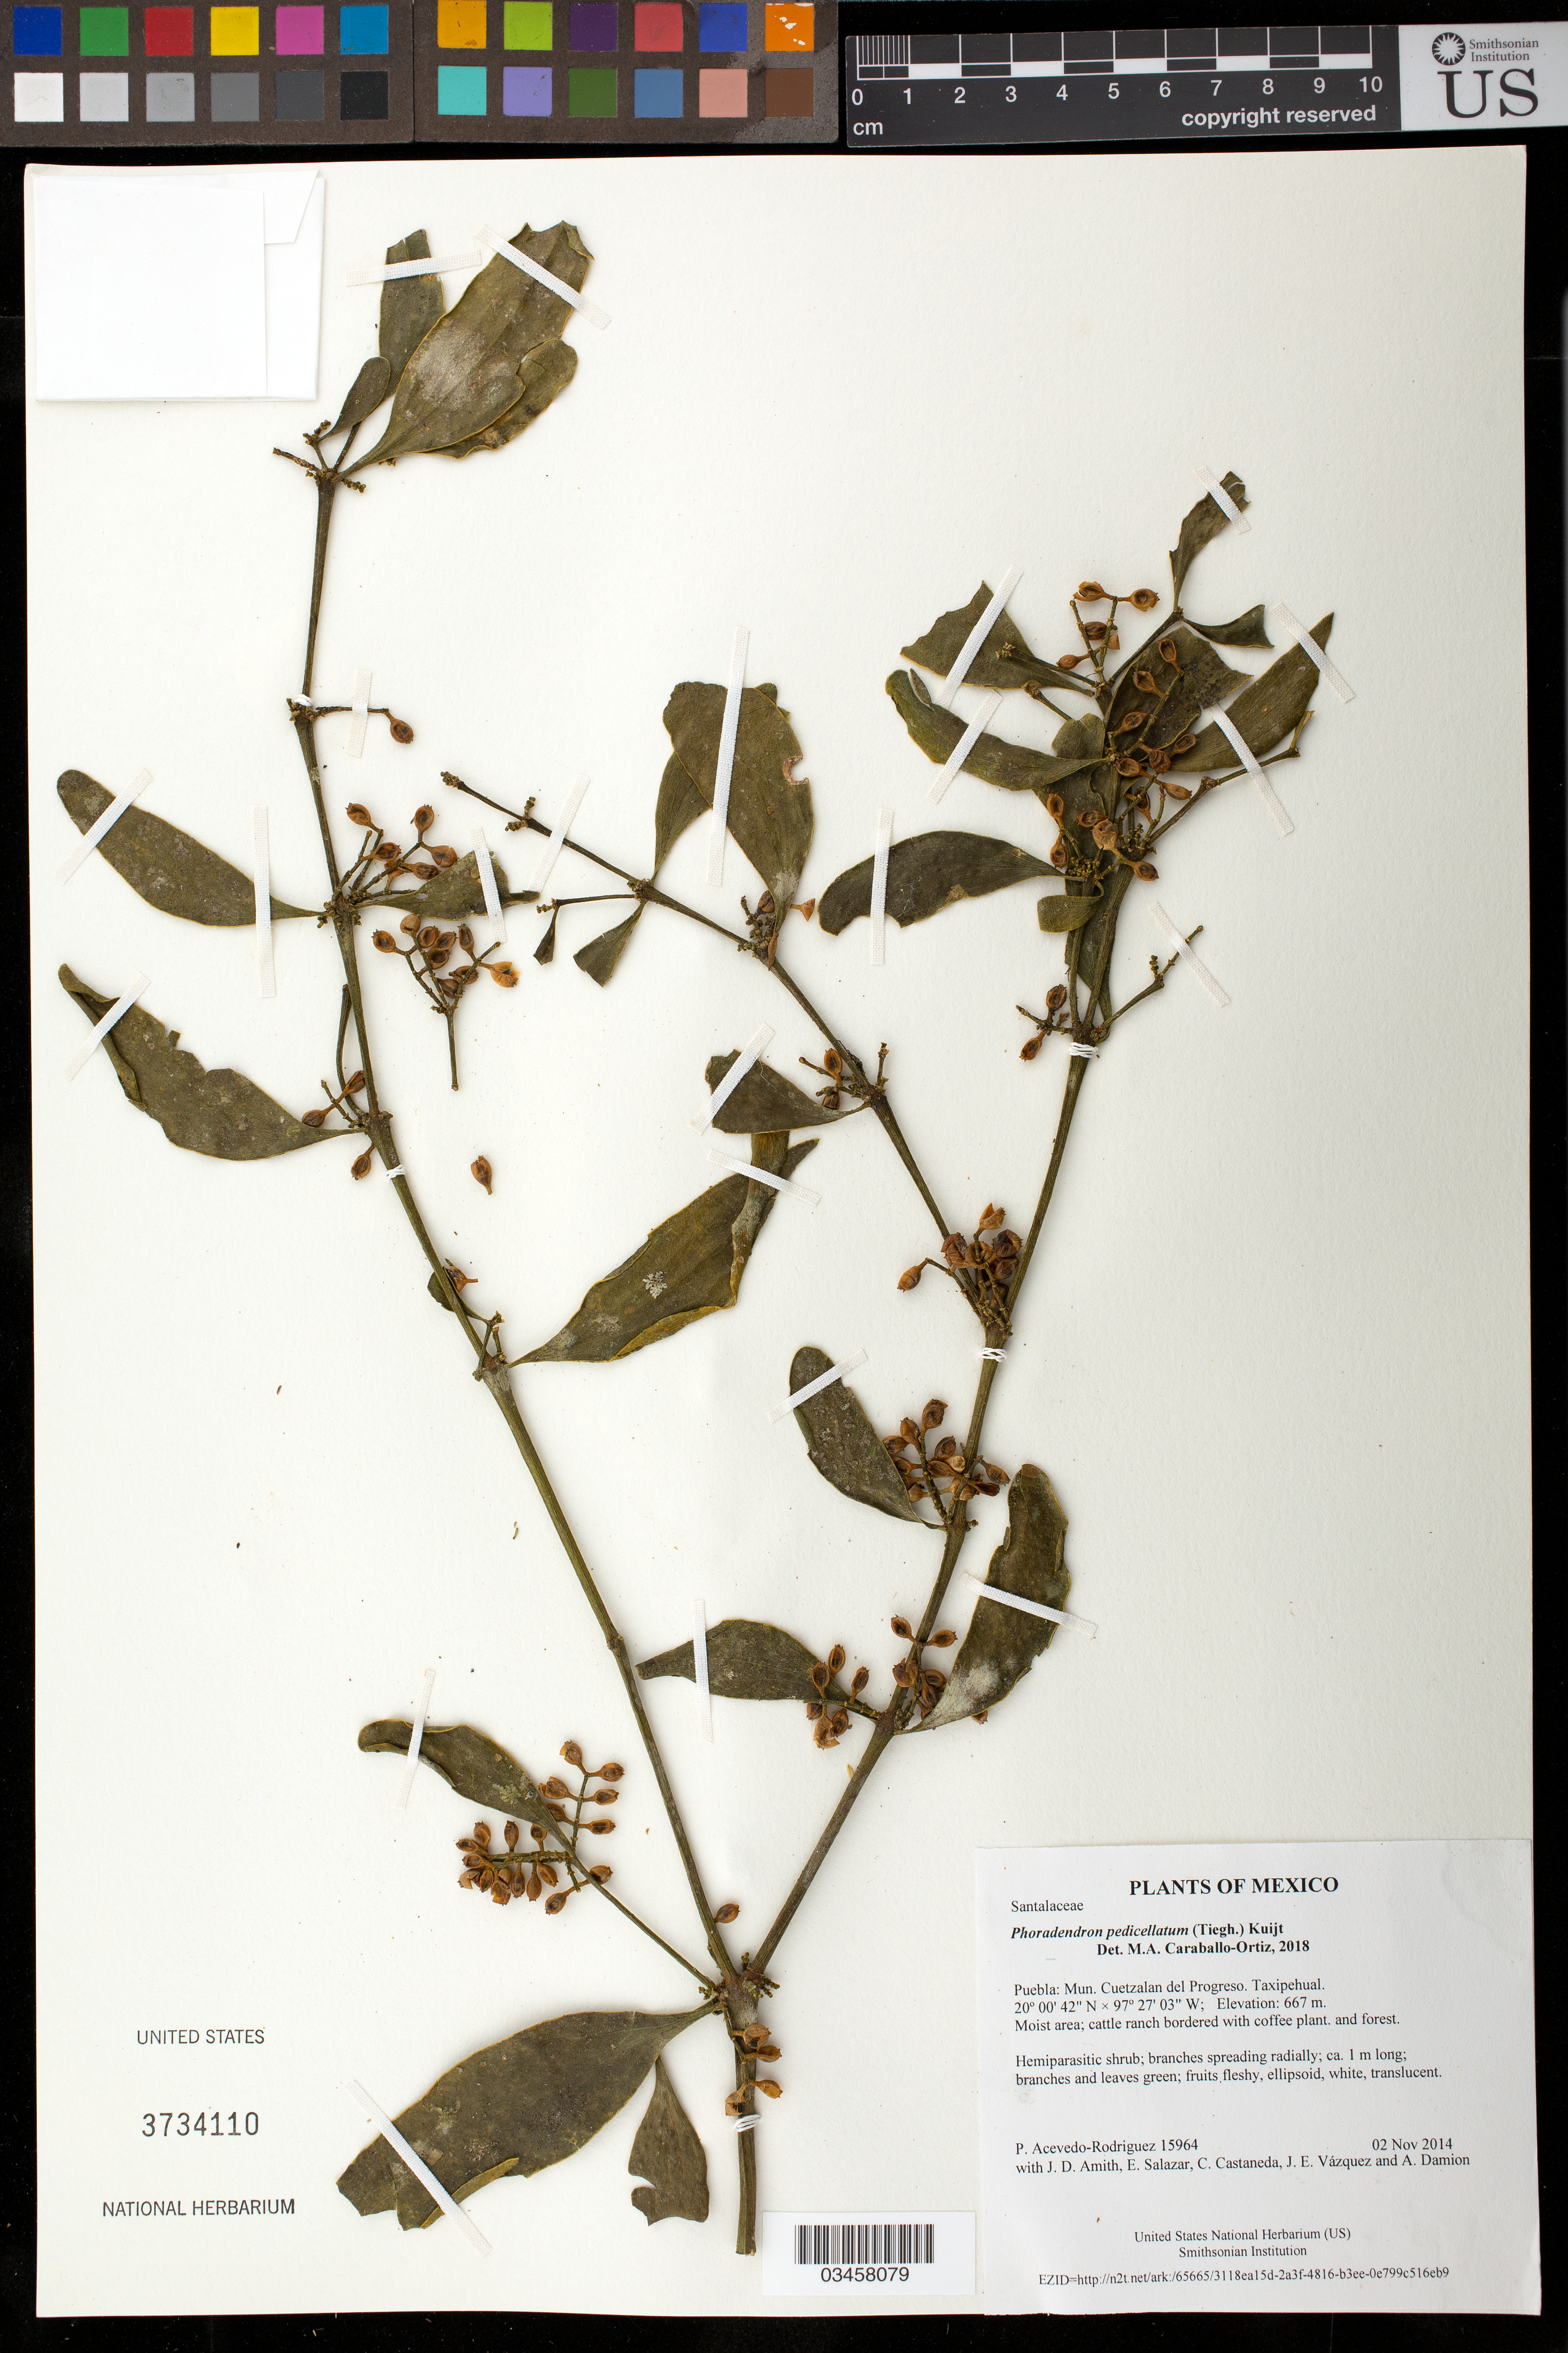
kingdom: Plantae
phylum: Tracheophyta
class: Magnoliopsida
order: Santalales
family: Viscaceae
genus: Phoradendron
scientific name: Phoradendron pedicellatum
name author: (Tiegh.) Kuijt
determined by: Caraballo-Ortiz, Marcos A., (MISS), University of Mississippi (UNITED STATES)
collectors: P. Acevedo-Rodr.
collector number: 15964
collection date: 2014-11-02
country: México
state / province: Puebla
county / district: Cuetzalan del Progreso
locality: PUEBLO: Taxipehual; LOCALIDAD EXACTA: Walking across a pasture and then up the hill to the south and east of Taxipehual. Moist area, cattle ranch bordered with coffee plants and forest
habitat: VEGETACIÓN y HABITAT: Área húmeda, rancho de ganado rodeado por cafetal y bosque perennifolio.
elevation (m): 667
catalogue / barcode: US 3734110